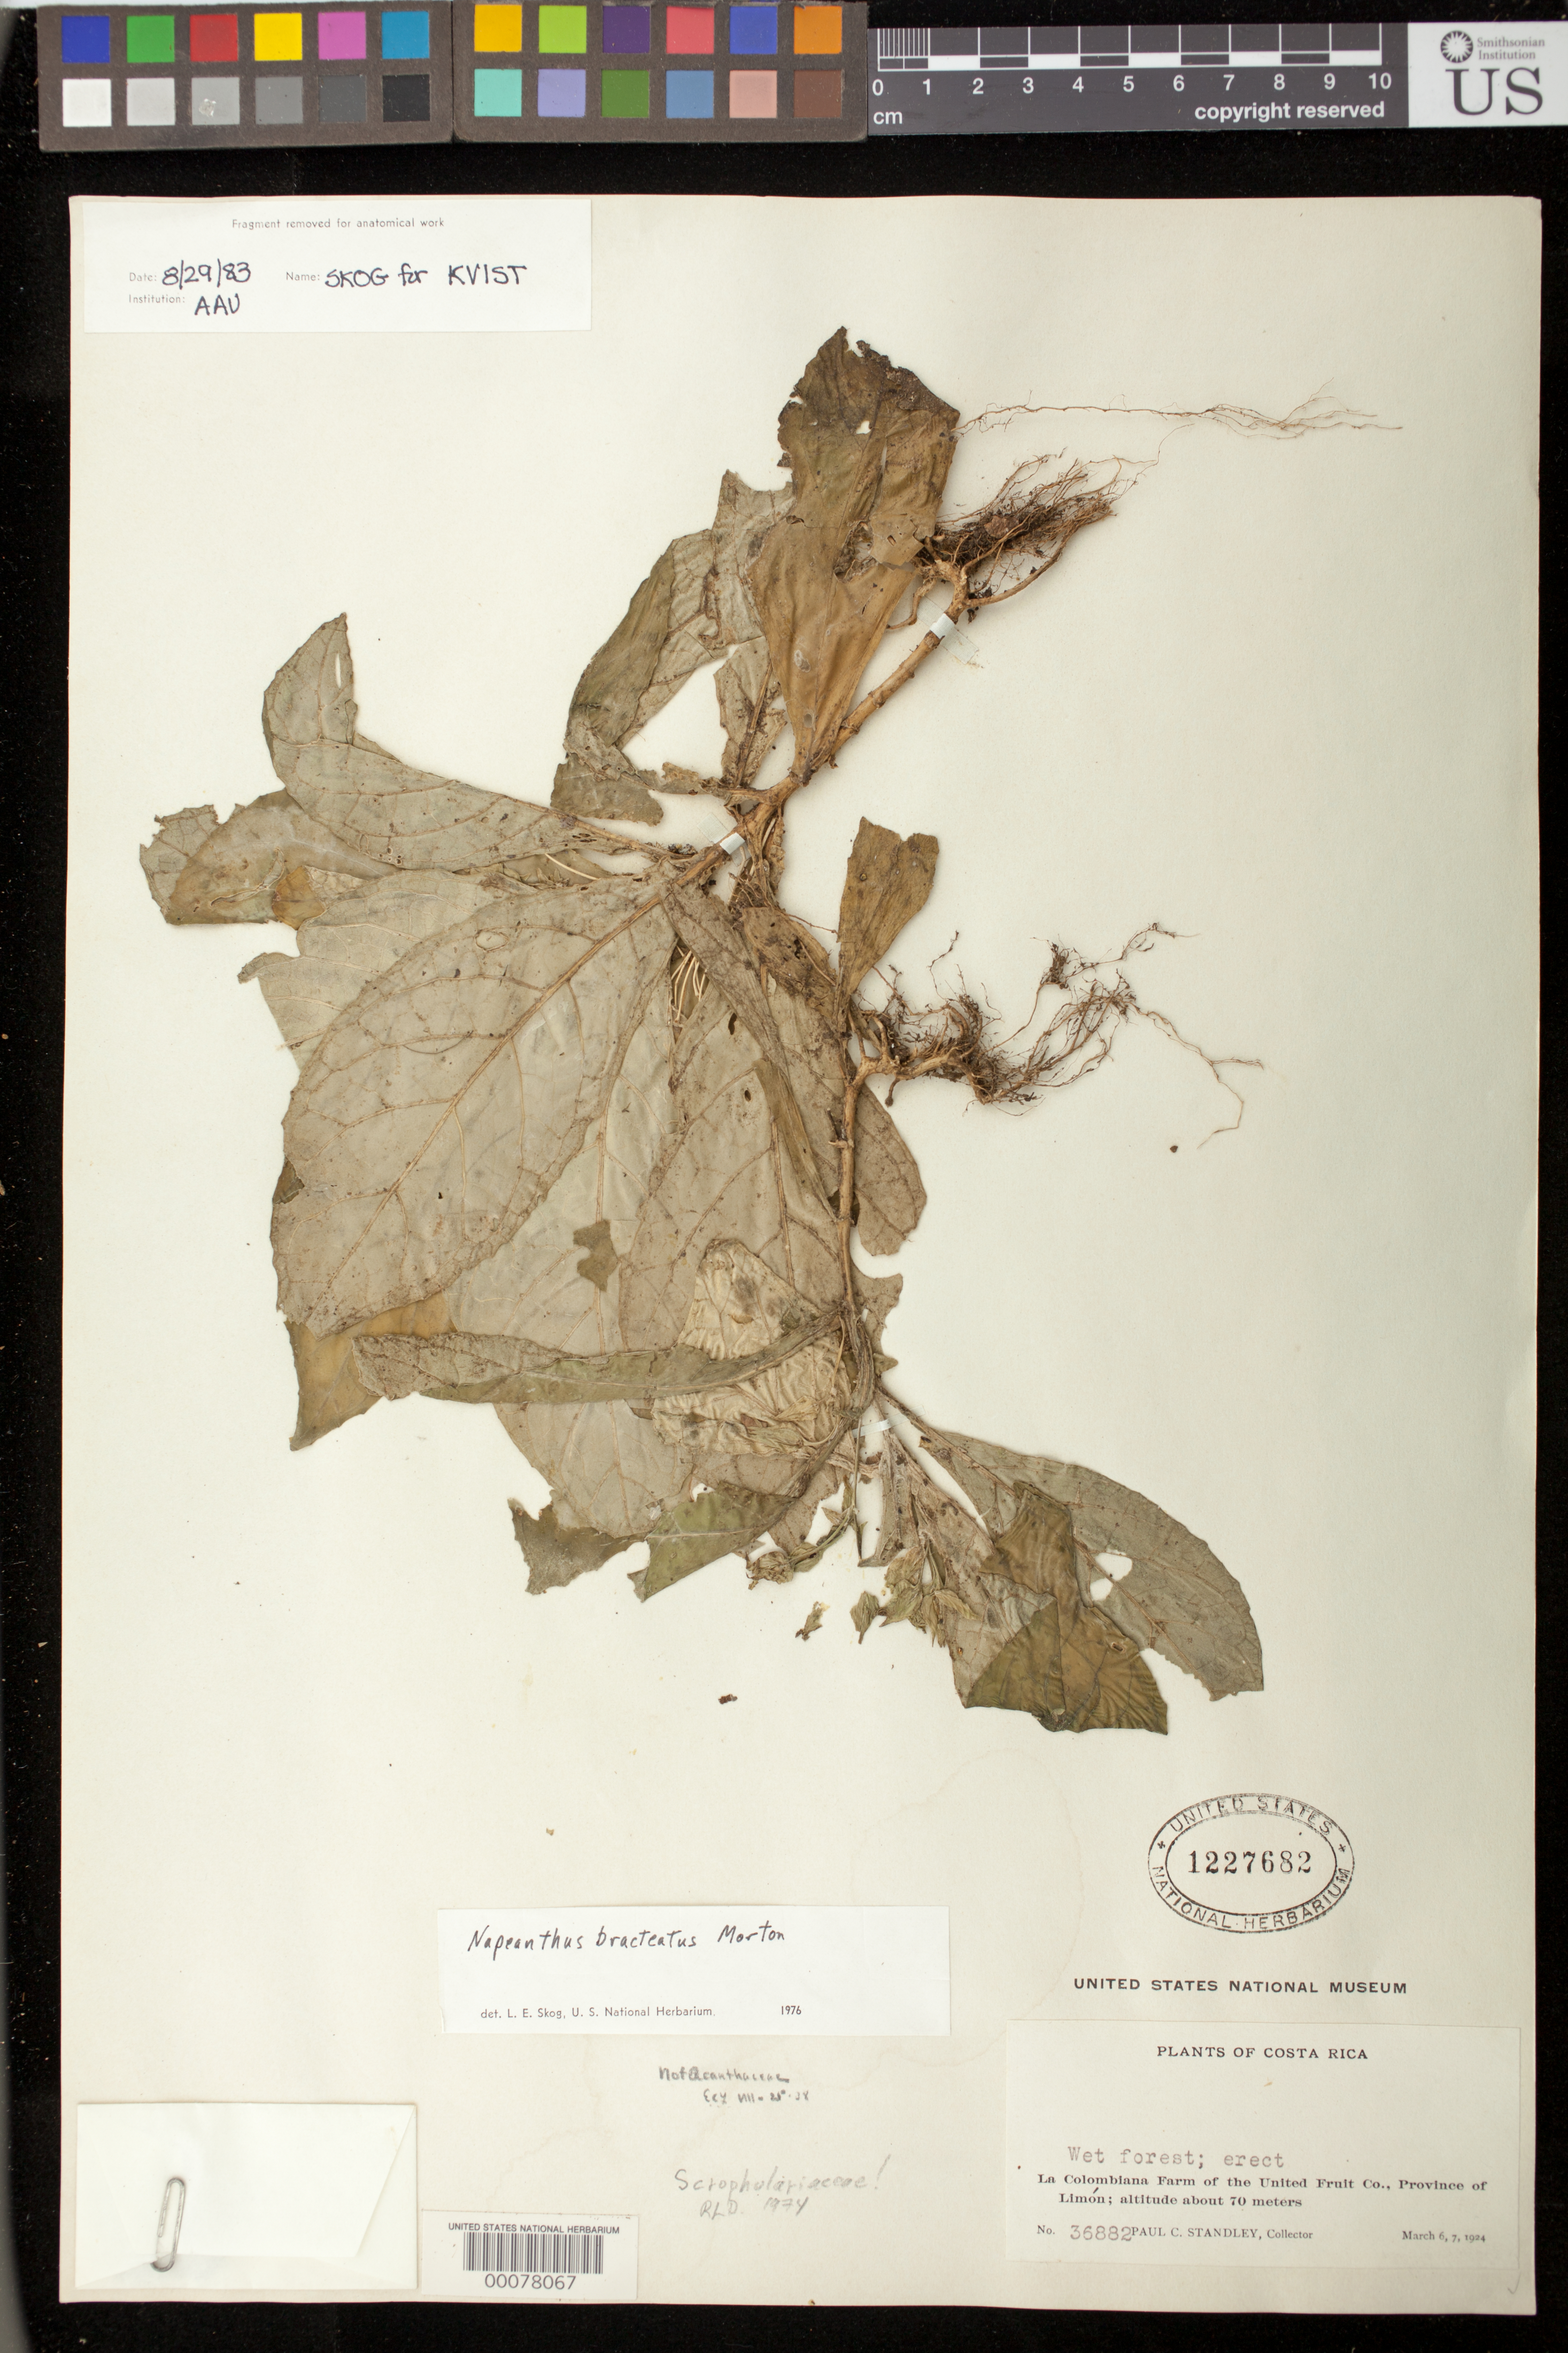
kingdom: Plantae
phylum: Tracheophyta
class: Magnoliopsida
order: Lamiales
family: Gesneriaceae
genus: Napeanthus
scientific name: Napeanthus bracteatus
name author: C.V. Morton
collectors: P. C. Standley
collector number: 36882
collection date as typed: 6-7 Mar 1924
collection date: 1924-03-06/1924-03-07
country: Costa Rica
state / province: Limón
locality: La Colombiana farm of the United Fruit Co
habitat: Wet forest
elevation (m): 70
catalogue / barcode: US 1227682